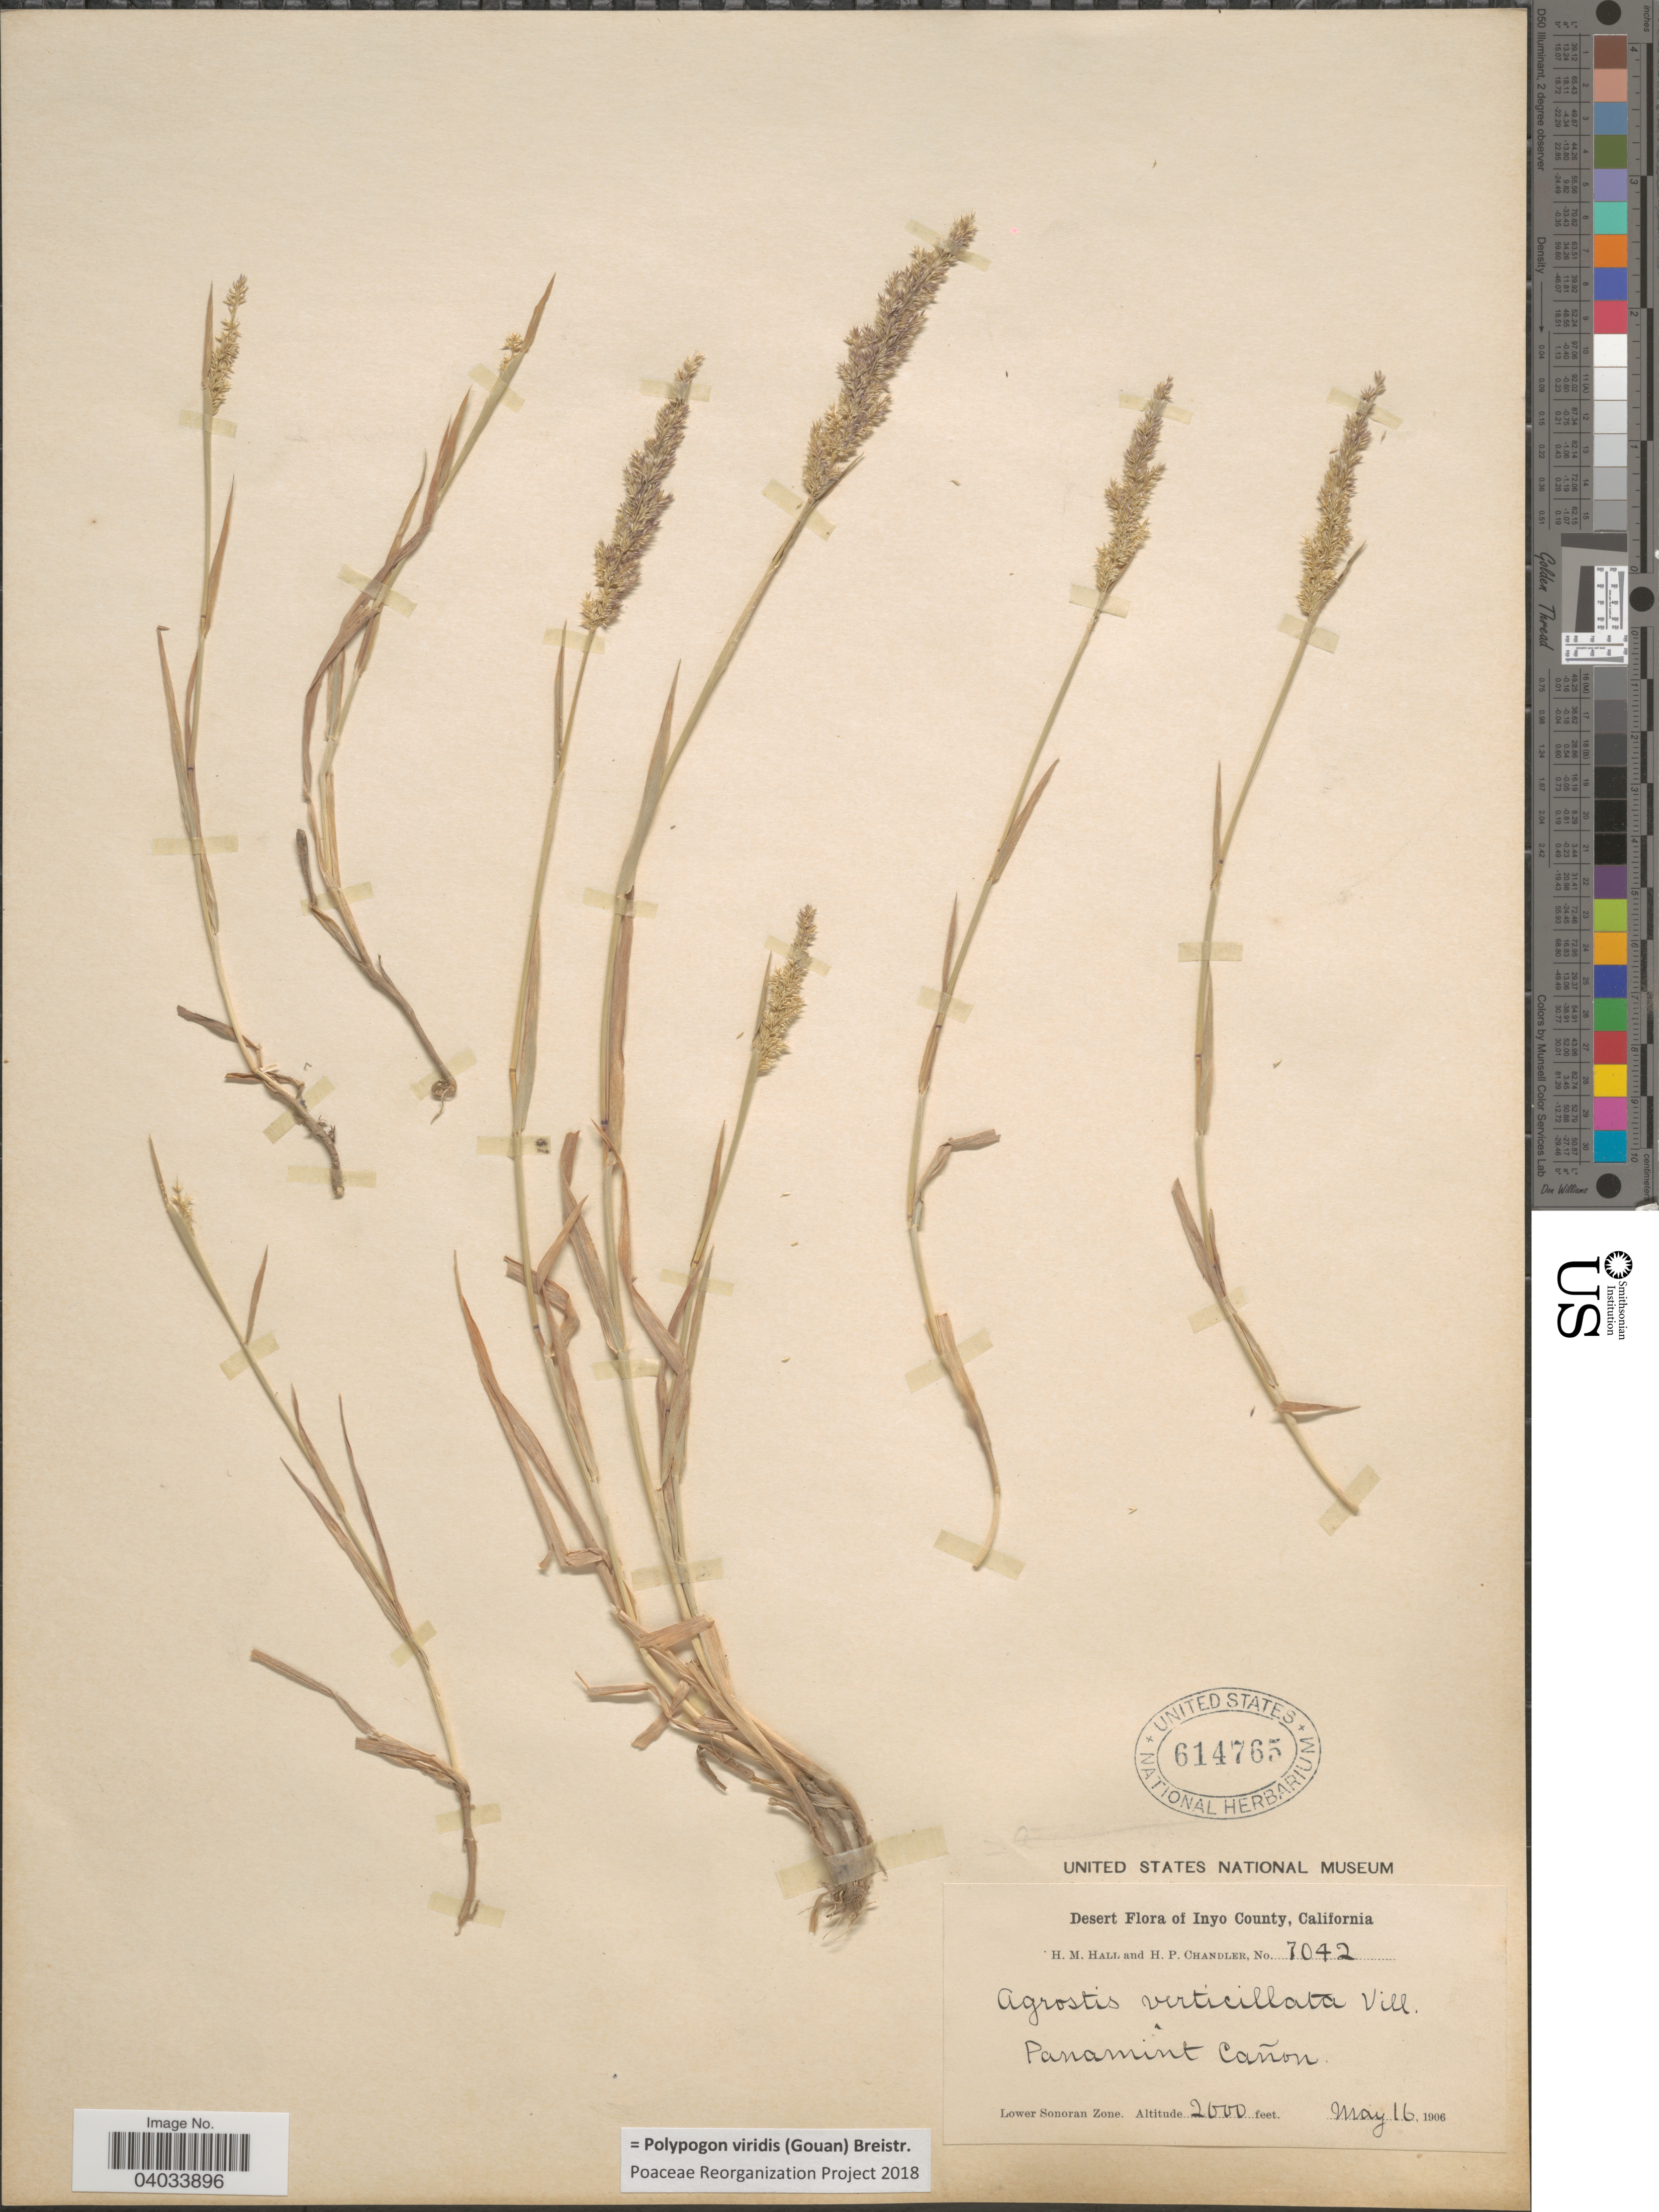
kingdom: Plantae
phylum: Tracheophyta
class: Liliopsida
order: Poales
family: Poaceae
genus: Polypogon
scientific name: Polypogon viridis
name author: (Gouan) Breistroffer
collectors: H. M. Hall & H. Chandler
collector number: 7042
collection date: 1906-05-16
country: United States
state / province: California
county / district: Inyo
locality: Inyo County. Panamint Cañon. Lower Sonoran Zone.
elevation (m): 610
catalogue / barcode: US 614765